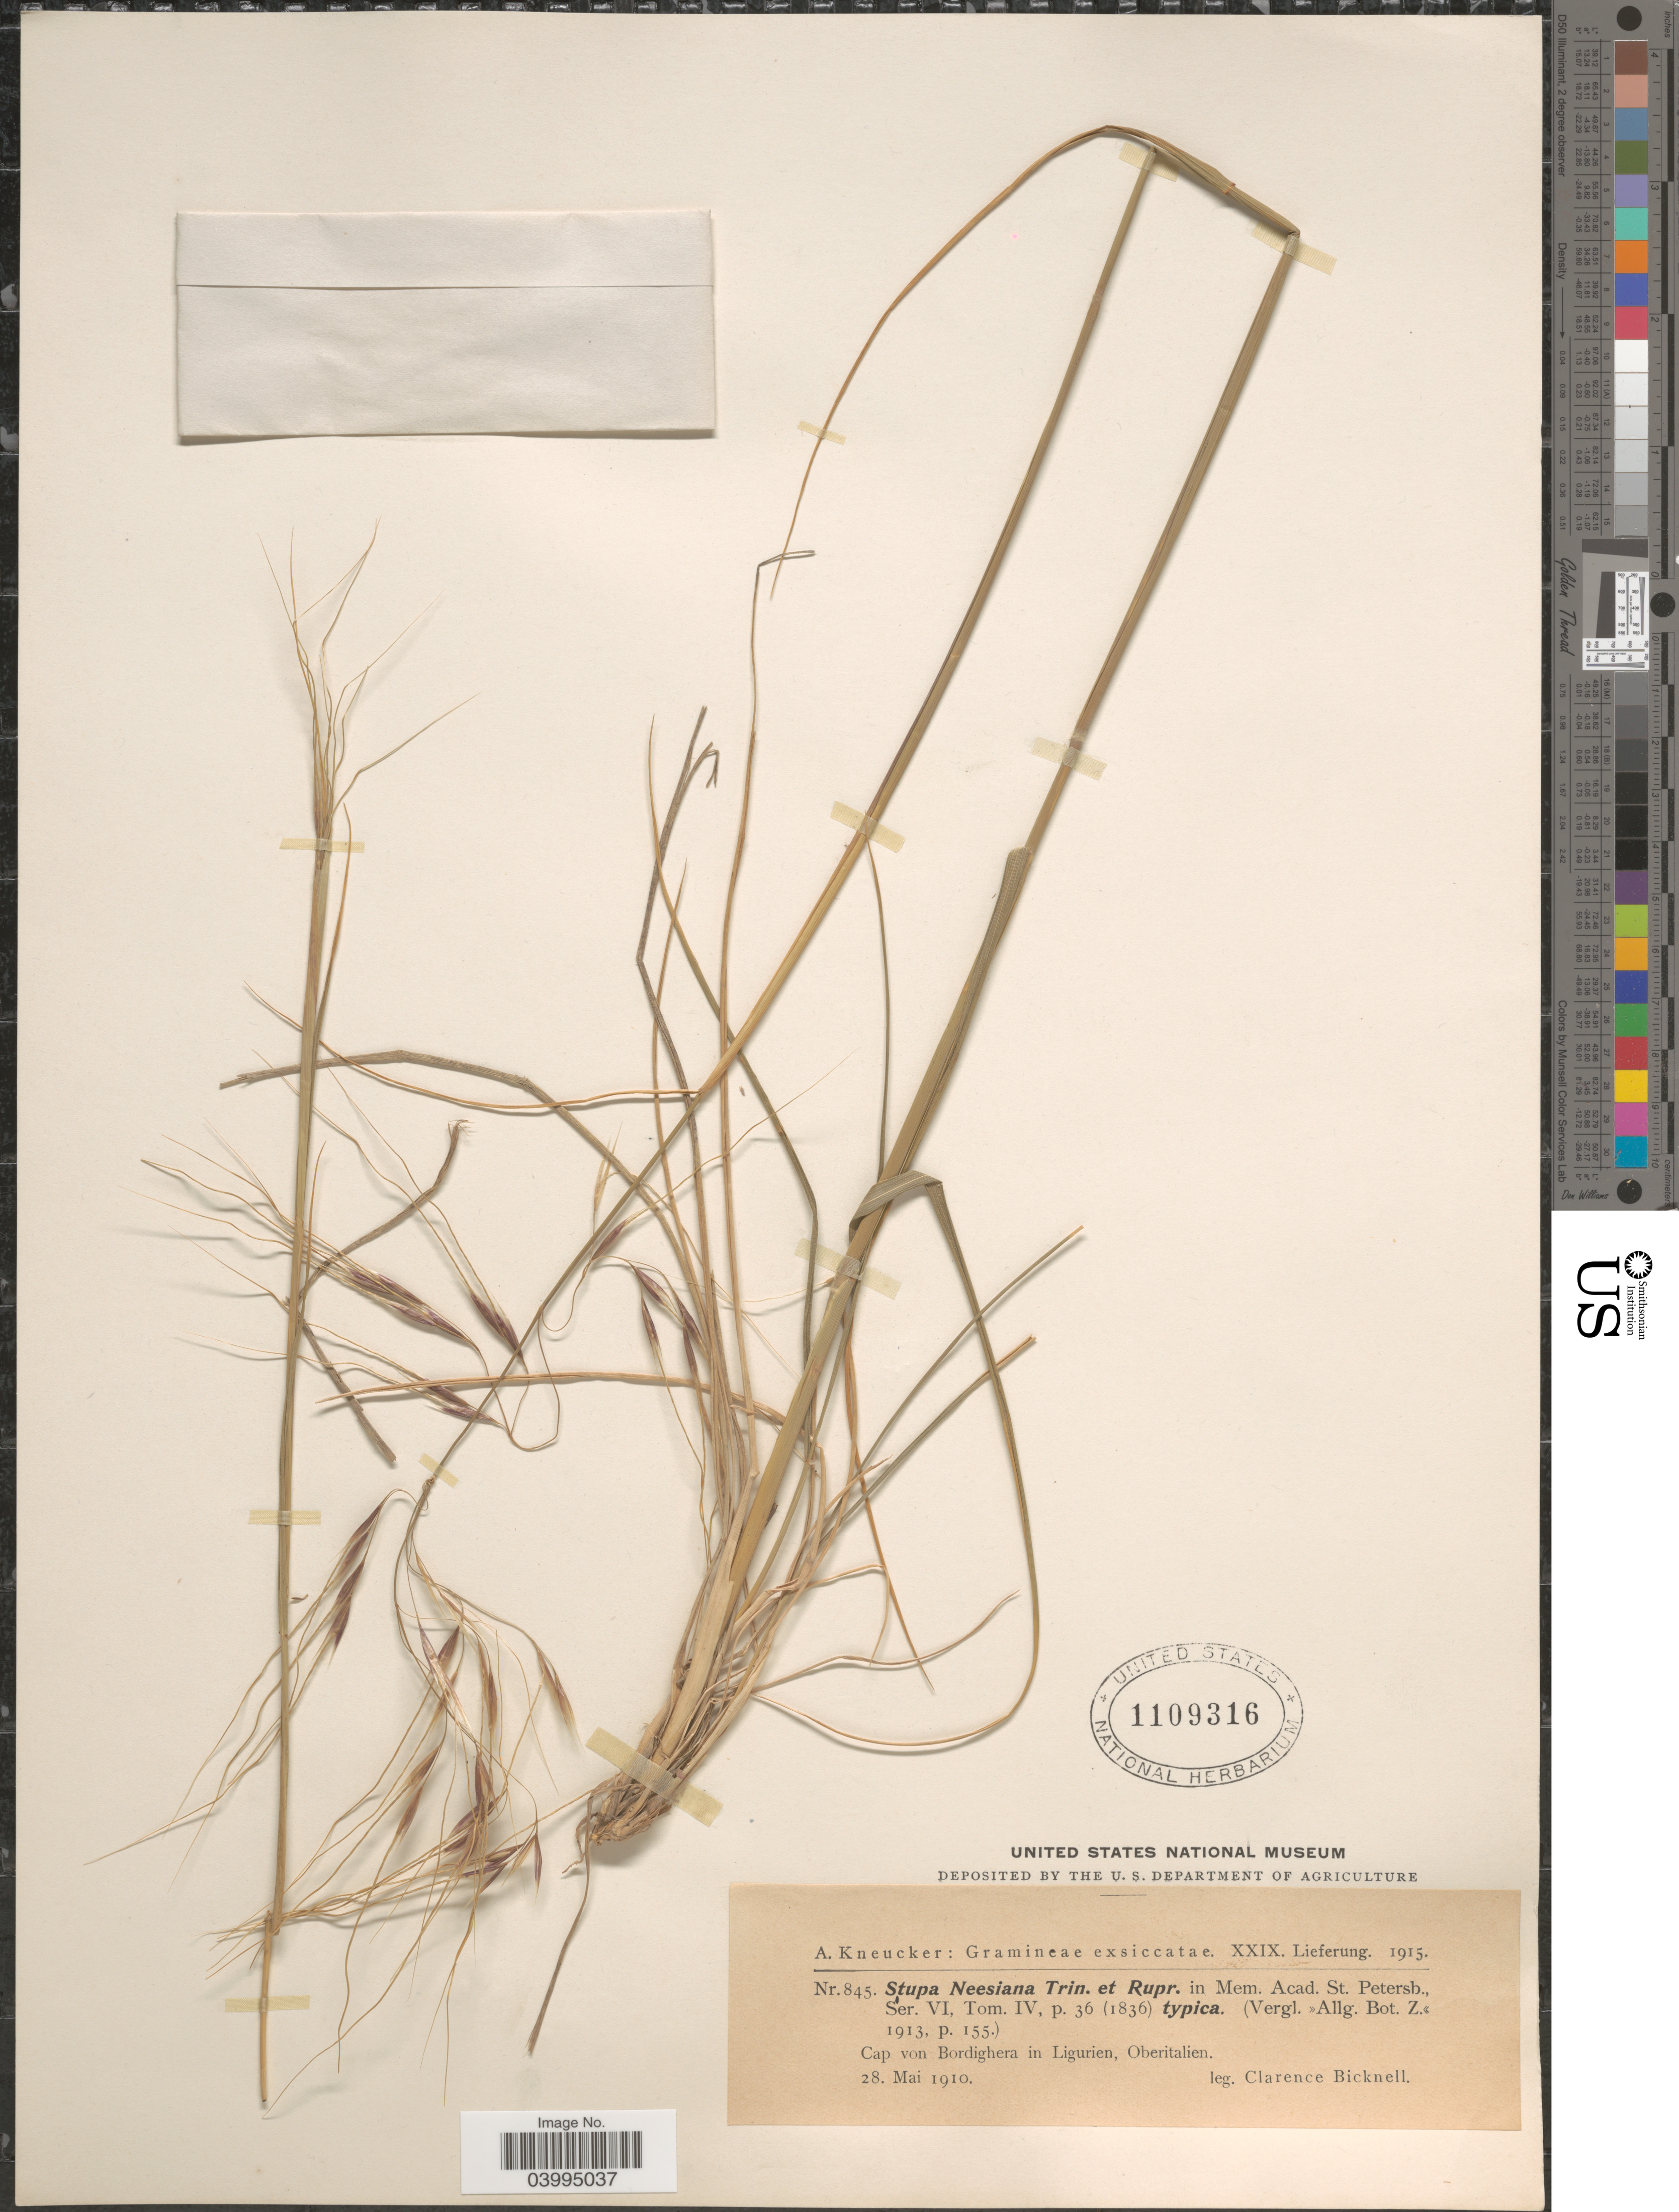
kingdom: Plantae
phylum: Tracheophyta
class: Liliopsida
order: Poales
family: Poaceae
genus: Nassella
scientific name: Nassella neesiana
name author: (Trin. & Rupr.) Barkworth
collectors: C. Bicknell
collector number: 845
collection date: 1910-05-28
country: Italy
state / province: Liguria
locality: Cap von Bordighera in Ligurien, Oberitalien.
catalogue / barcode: US 1109316